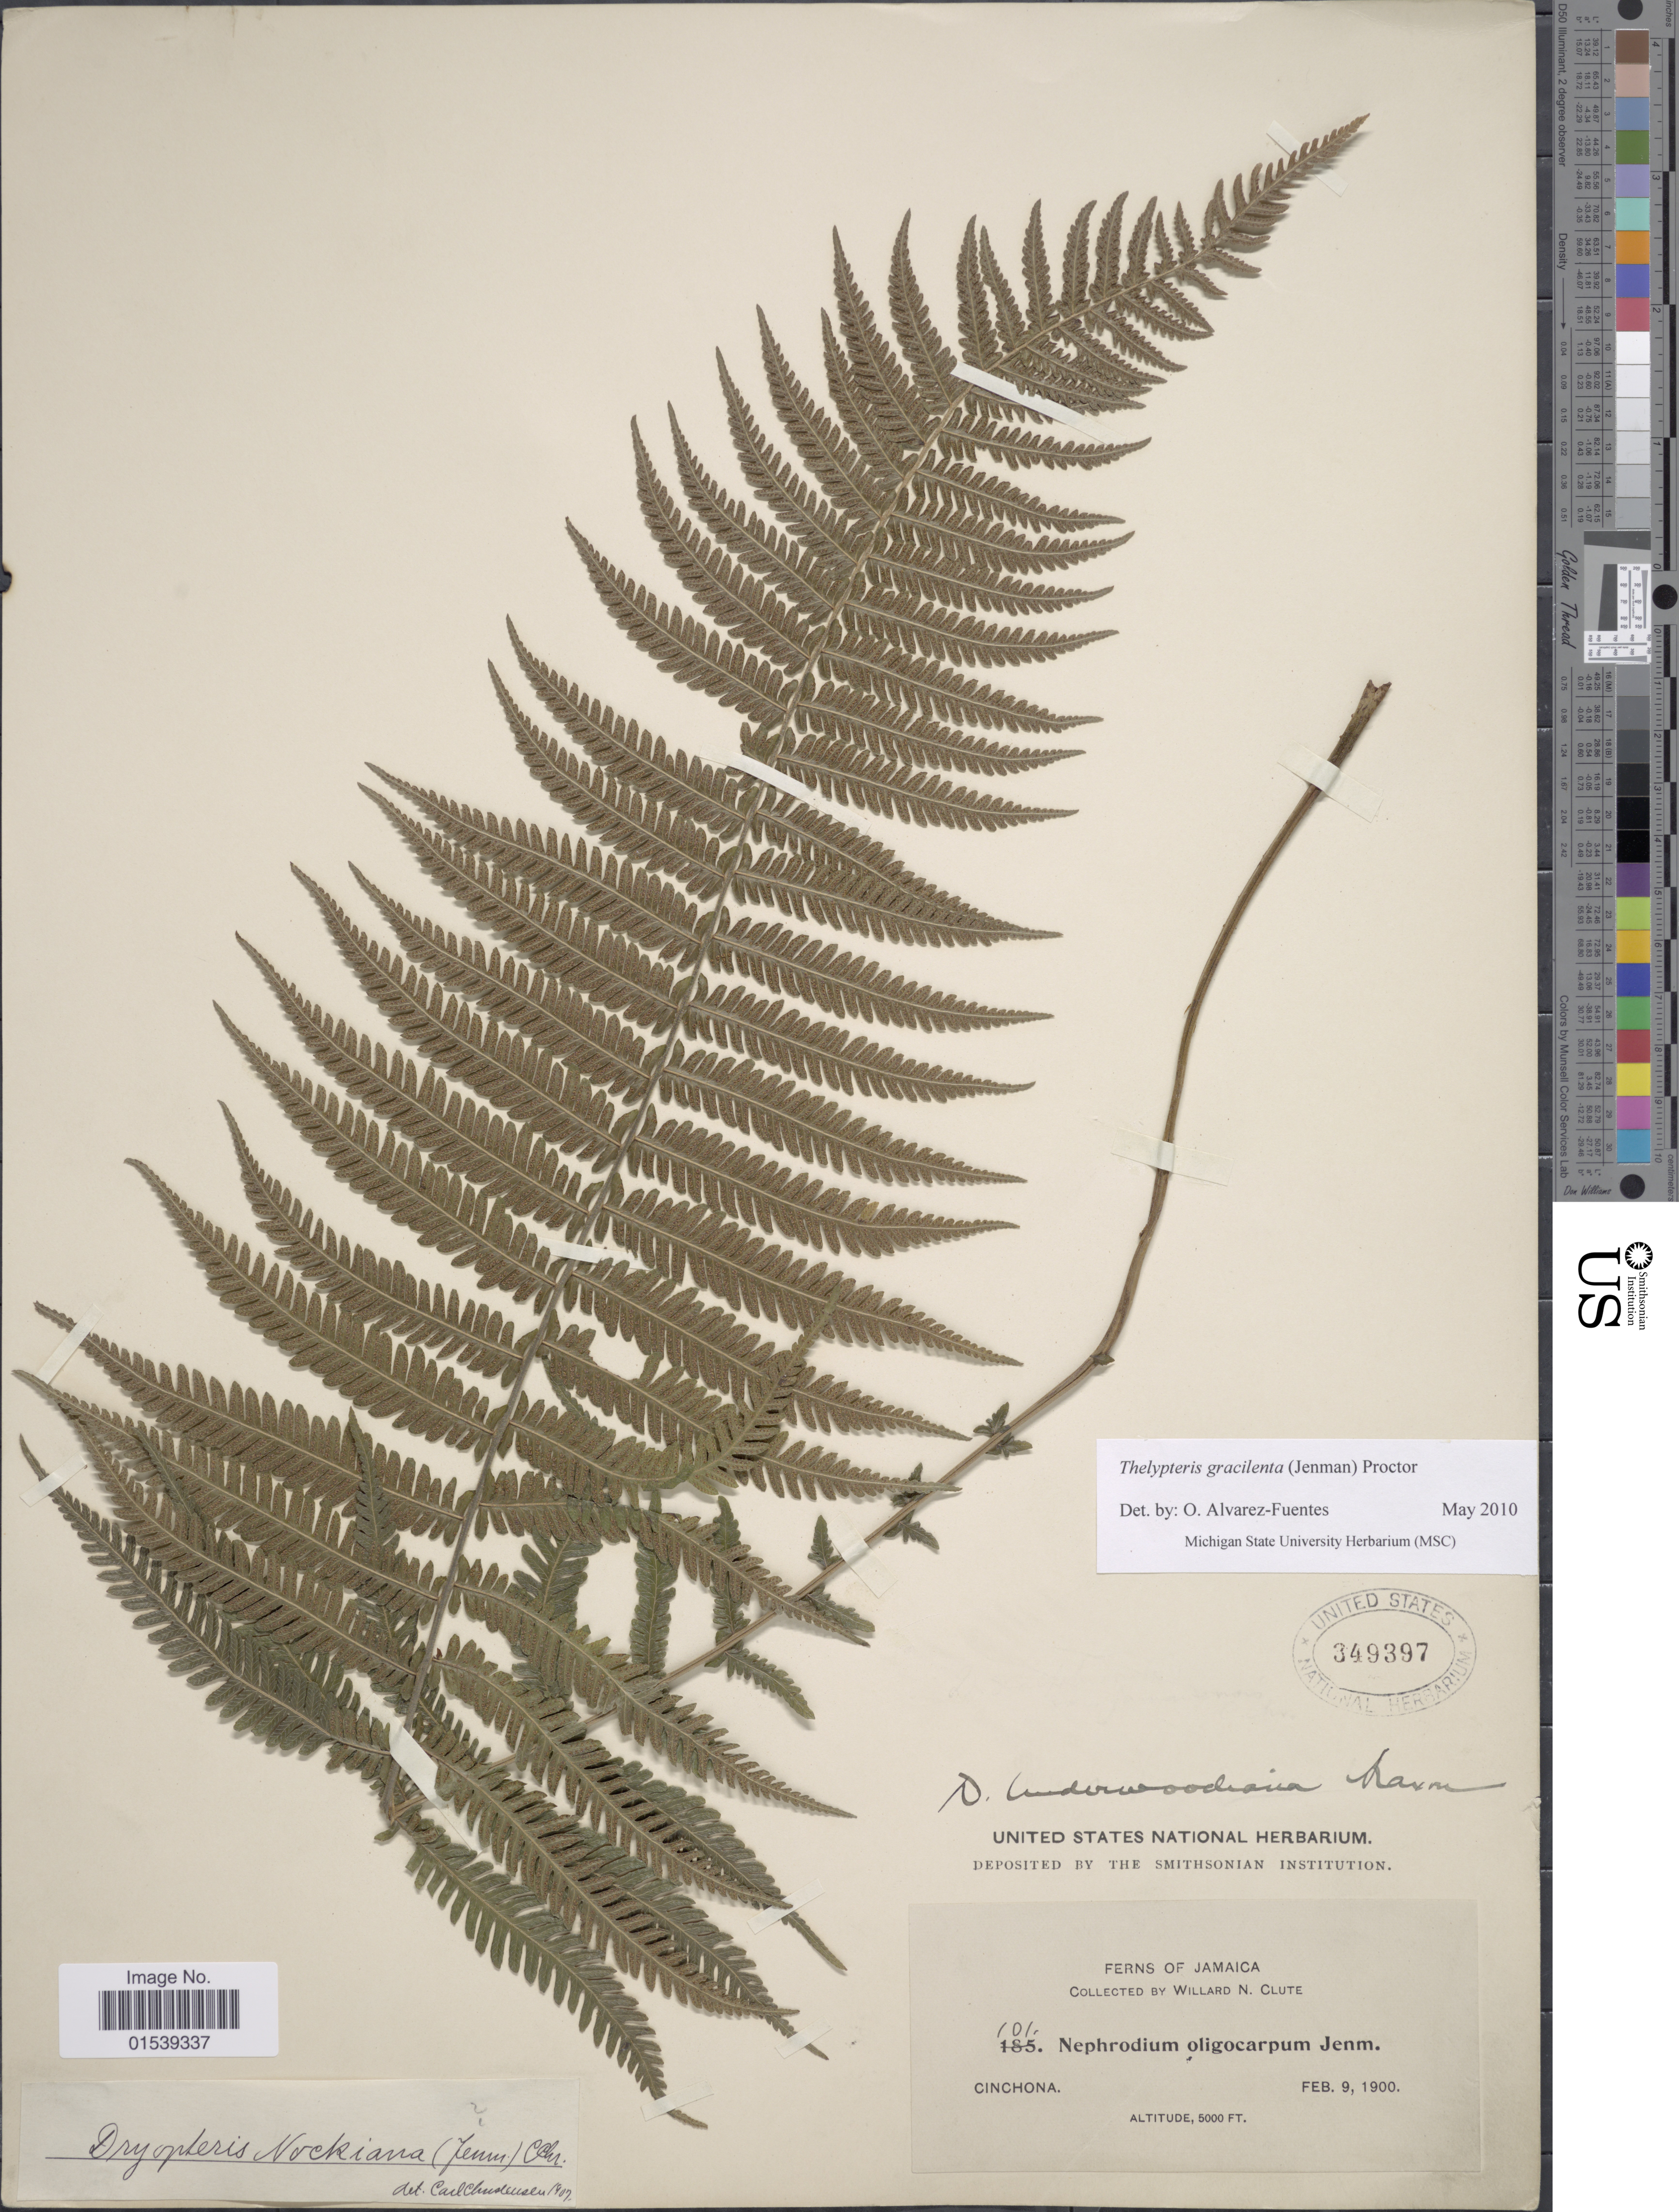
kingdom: Plantae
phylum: Tracheophyta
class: Polypodiopsida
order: Polypodiales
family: Thelypteridaceae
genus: Amauropelta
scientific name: Amauropelta gracilienta (Jenman) comb. nov., ined. 2015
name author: (Jenman)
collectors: W. N. Clute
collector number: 101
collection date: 1900-02-09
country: Jamaica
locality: Cinchona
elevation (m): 1524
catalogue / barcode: US 349397